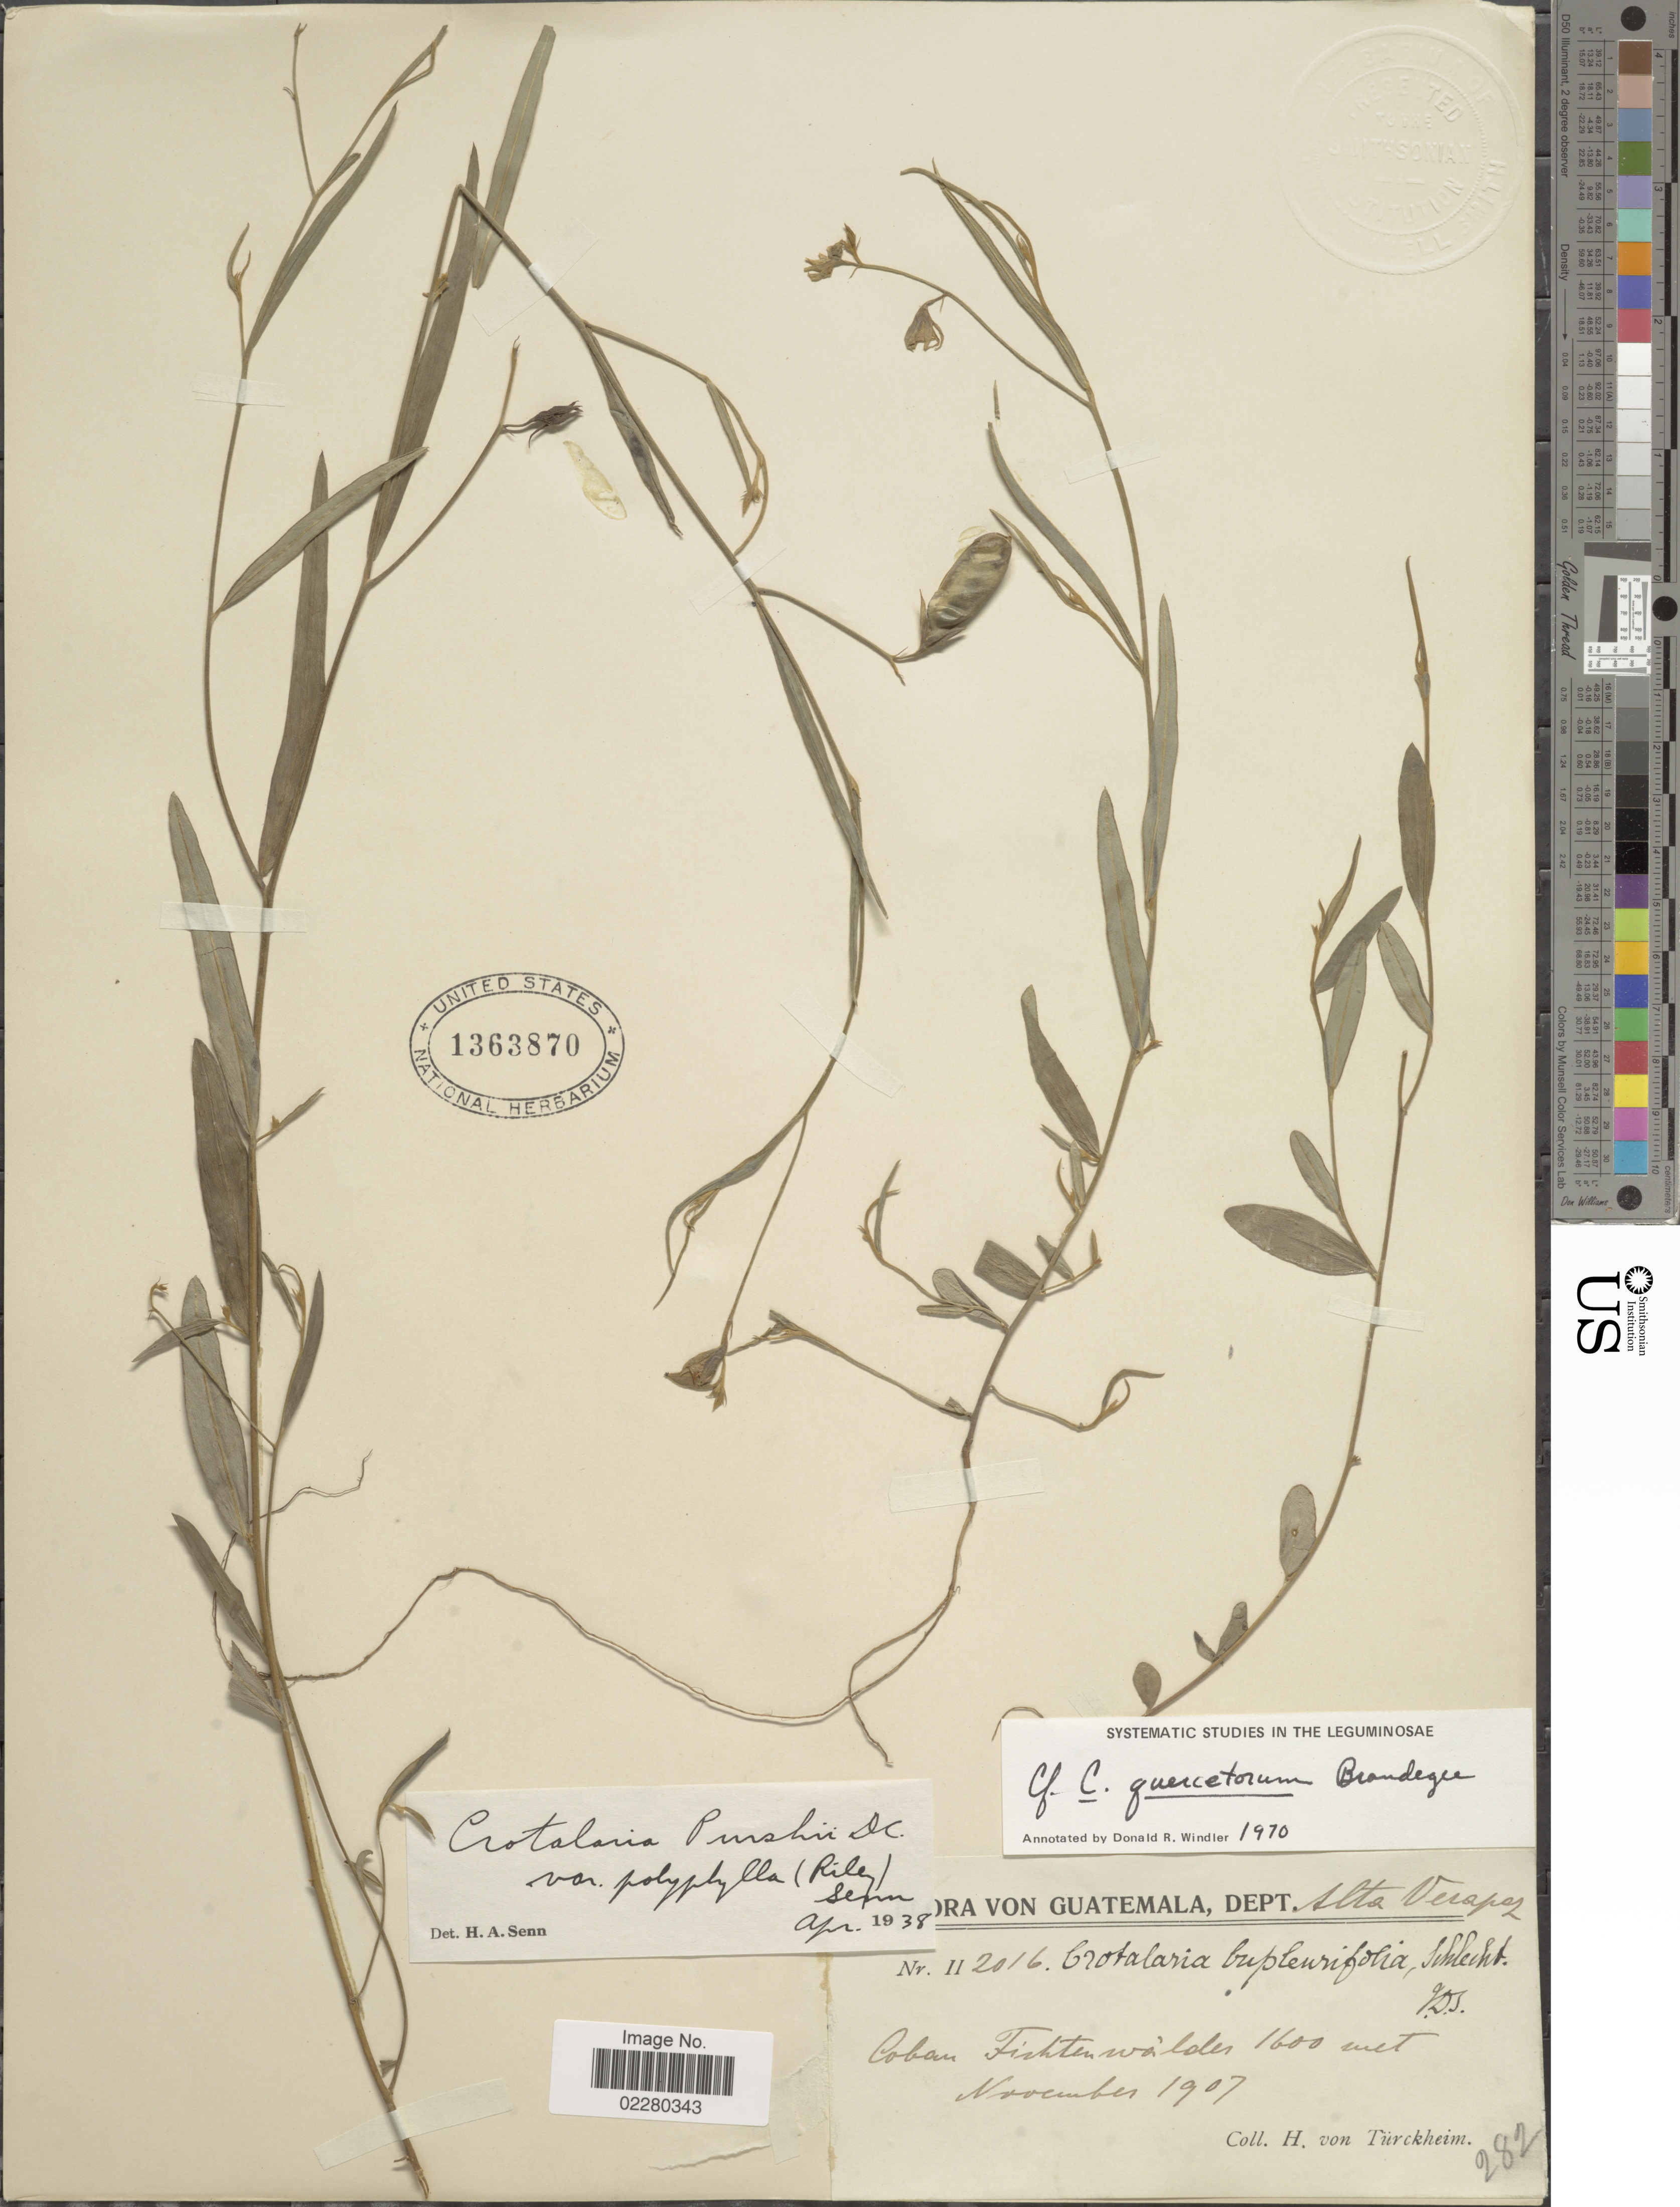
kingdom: Plantae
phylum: Tracheophyta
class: Magnoliopsida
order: Fabales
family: Fabaceae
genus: Crotalaria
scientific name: Crotalaria quercetorum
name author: Brandegee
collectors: H. von Türckheim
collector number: II2016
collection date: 1907-11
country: Guatemala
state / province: Alta Verapaz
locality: Dept. Alta Verapaz. Coban. Fichten wälder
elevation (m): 1600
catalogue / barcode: US 1363870